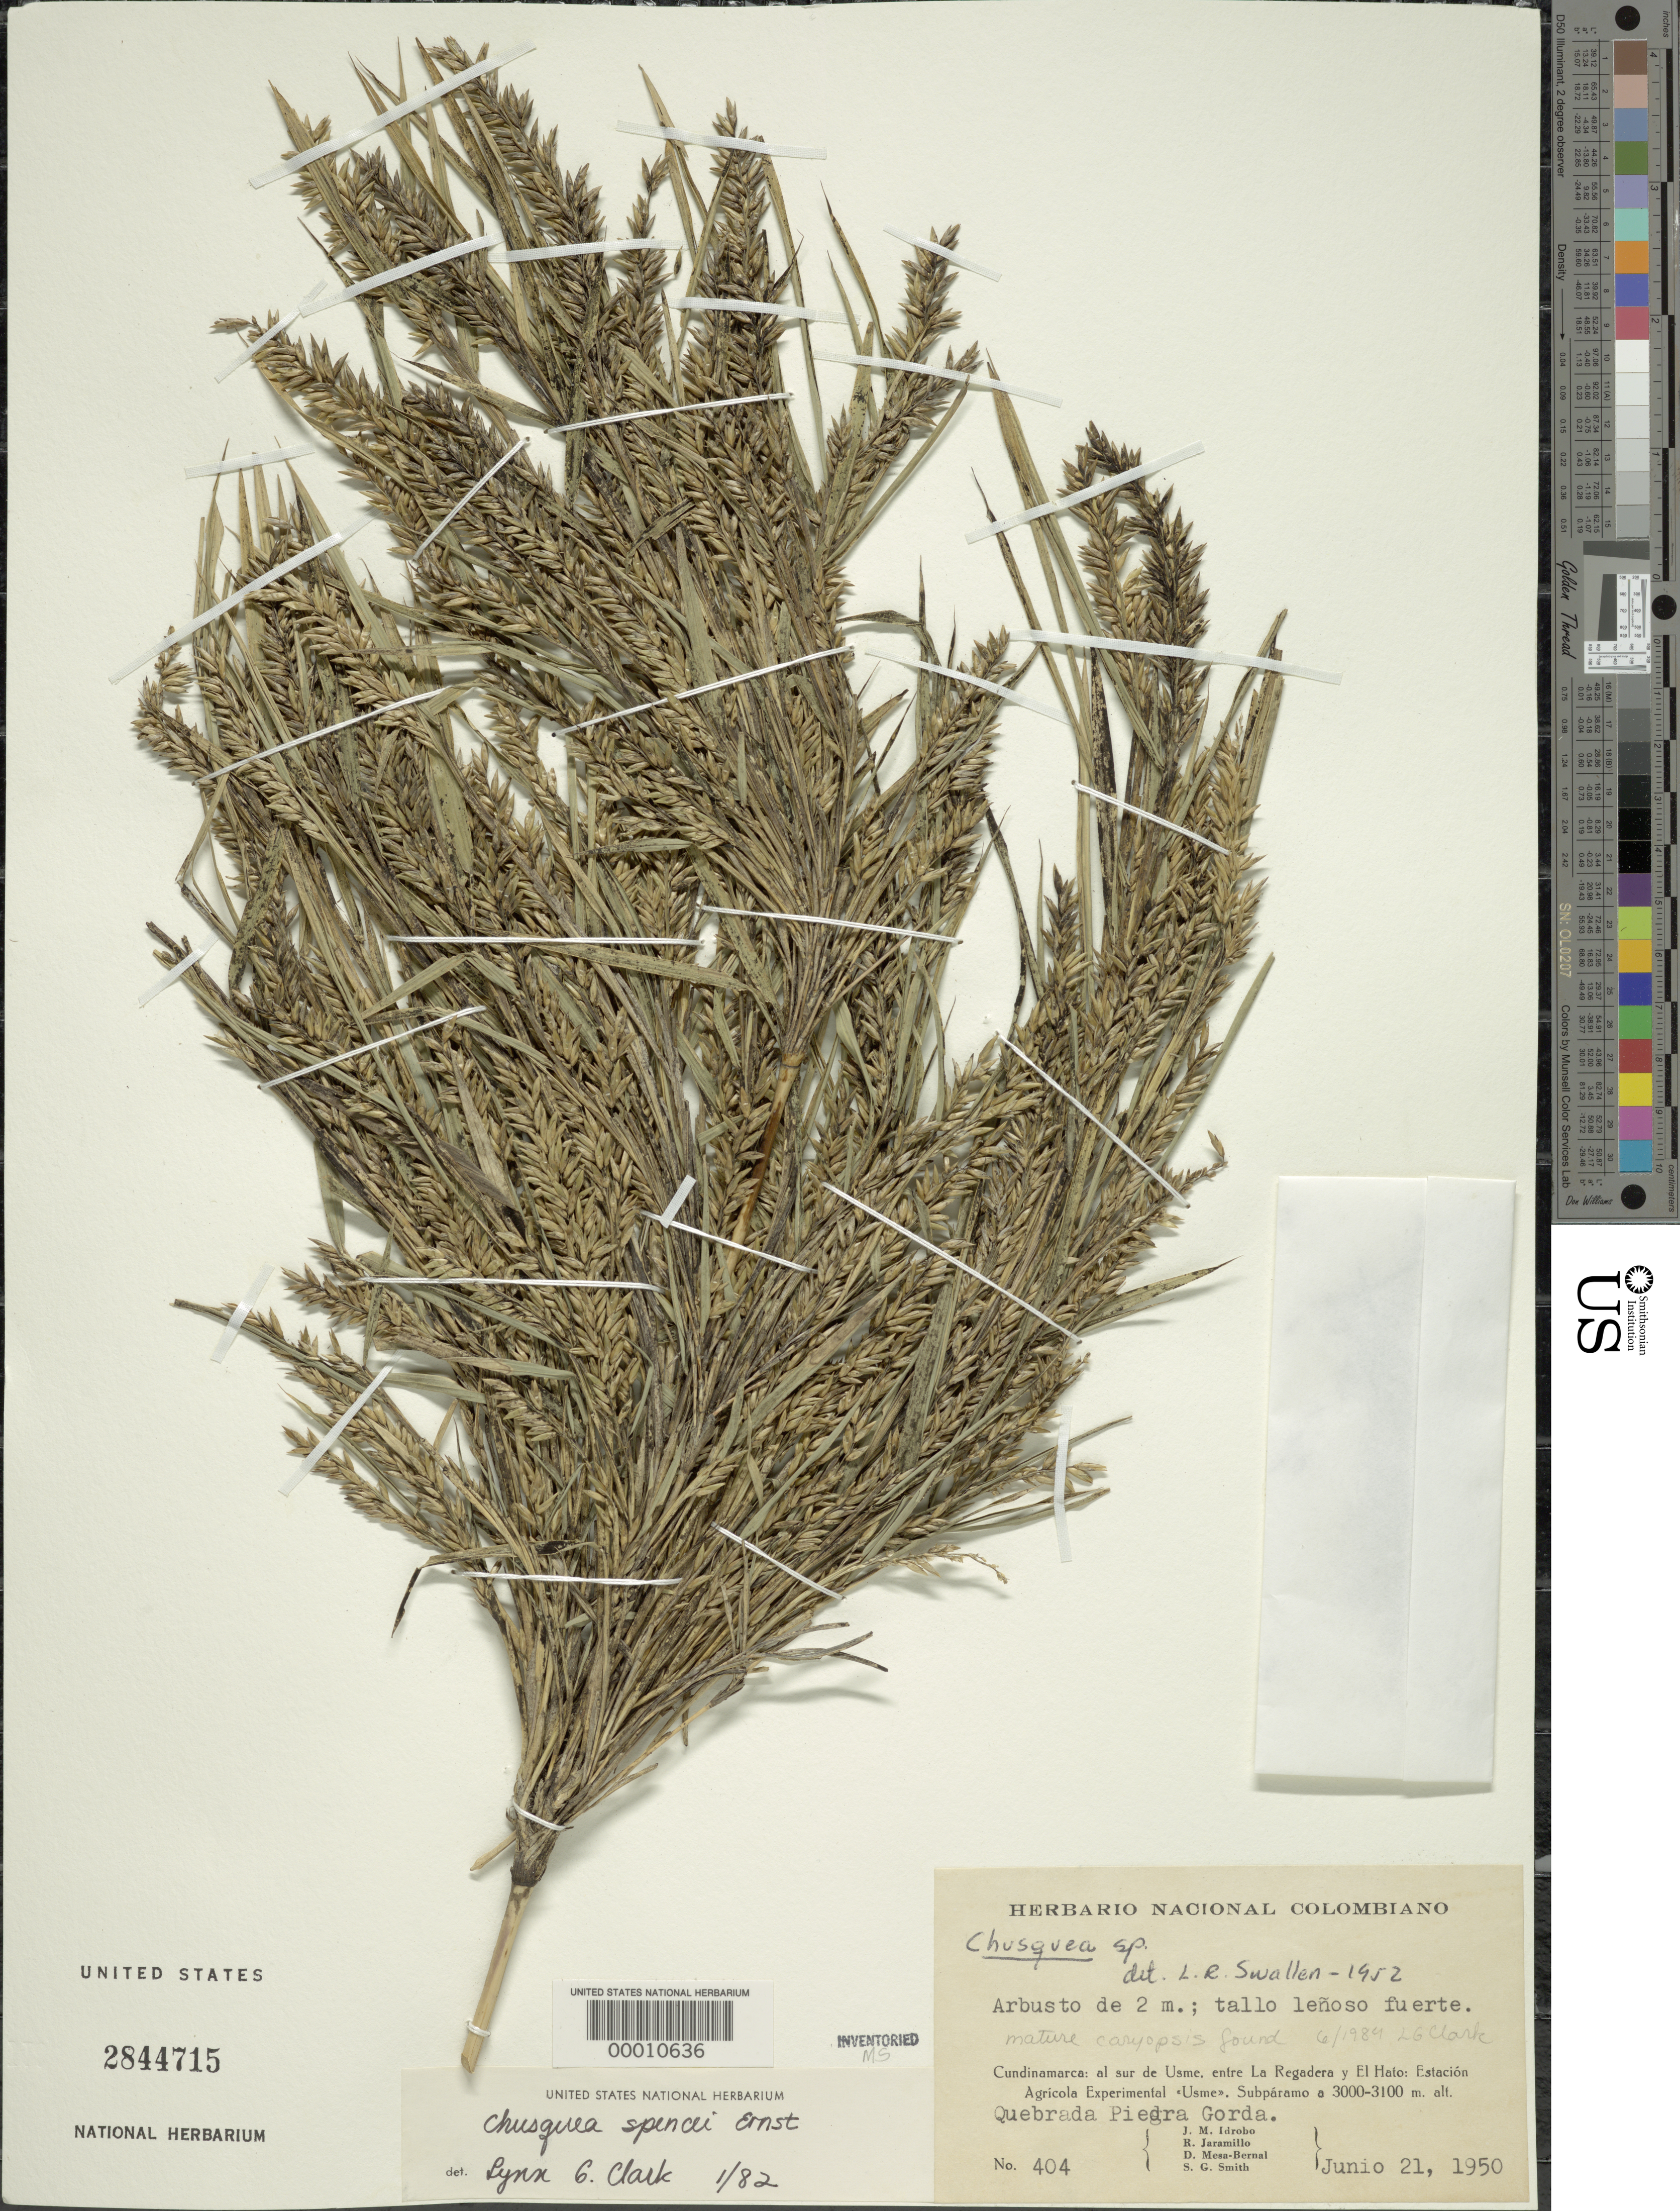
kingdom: Plantae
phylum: Tracheophyta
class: Liliopsida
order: Poales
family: Poaceae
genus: Chusquea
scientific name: Chusquea spencei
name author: Ernst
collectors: J. M. Idrobo, R. Jaramillo M., D. Mesa Bernal & S. G. Smith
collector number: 404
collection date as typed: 21 Jun 1950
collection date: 1950-06-21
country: Colombia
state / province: Cundinamarca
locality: Usme, la Regadera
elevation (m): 3000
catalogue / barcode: US 2844715